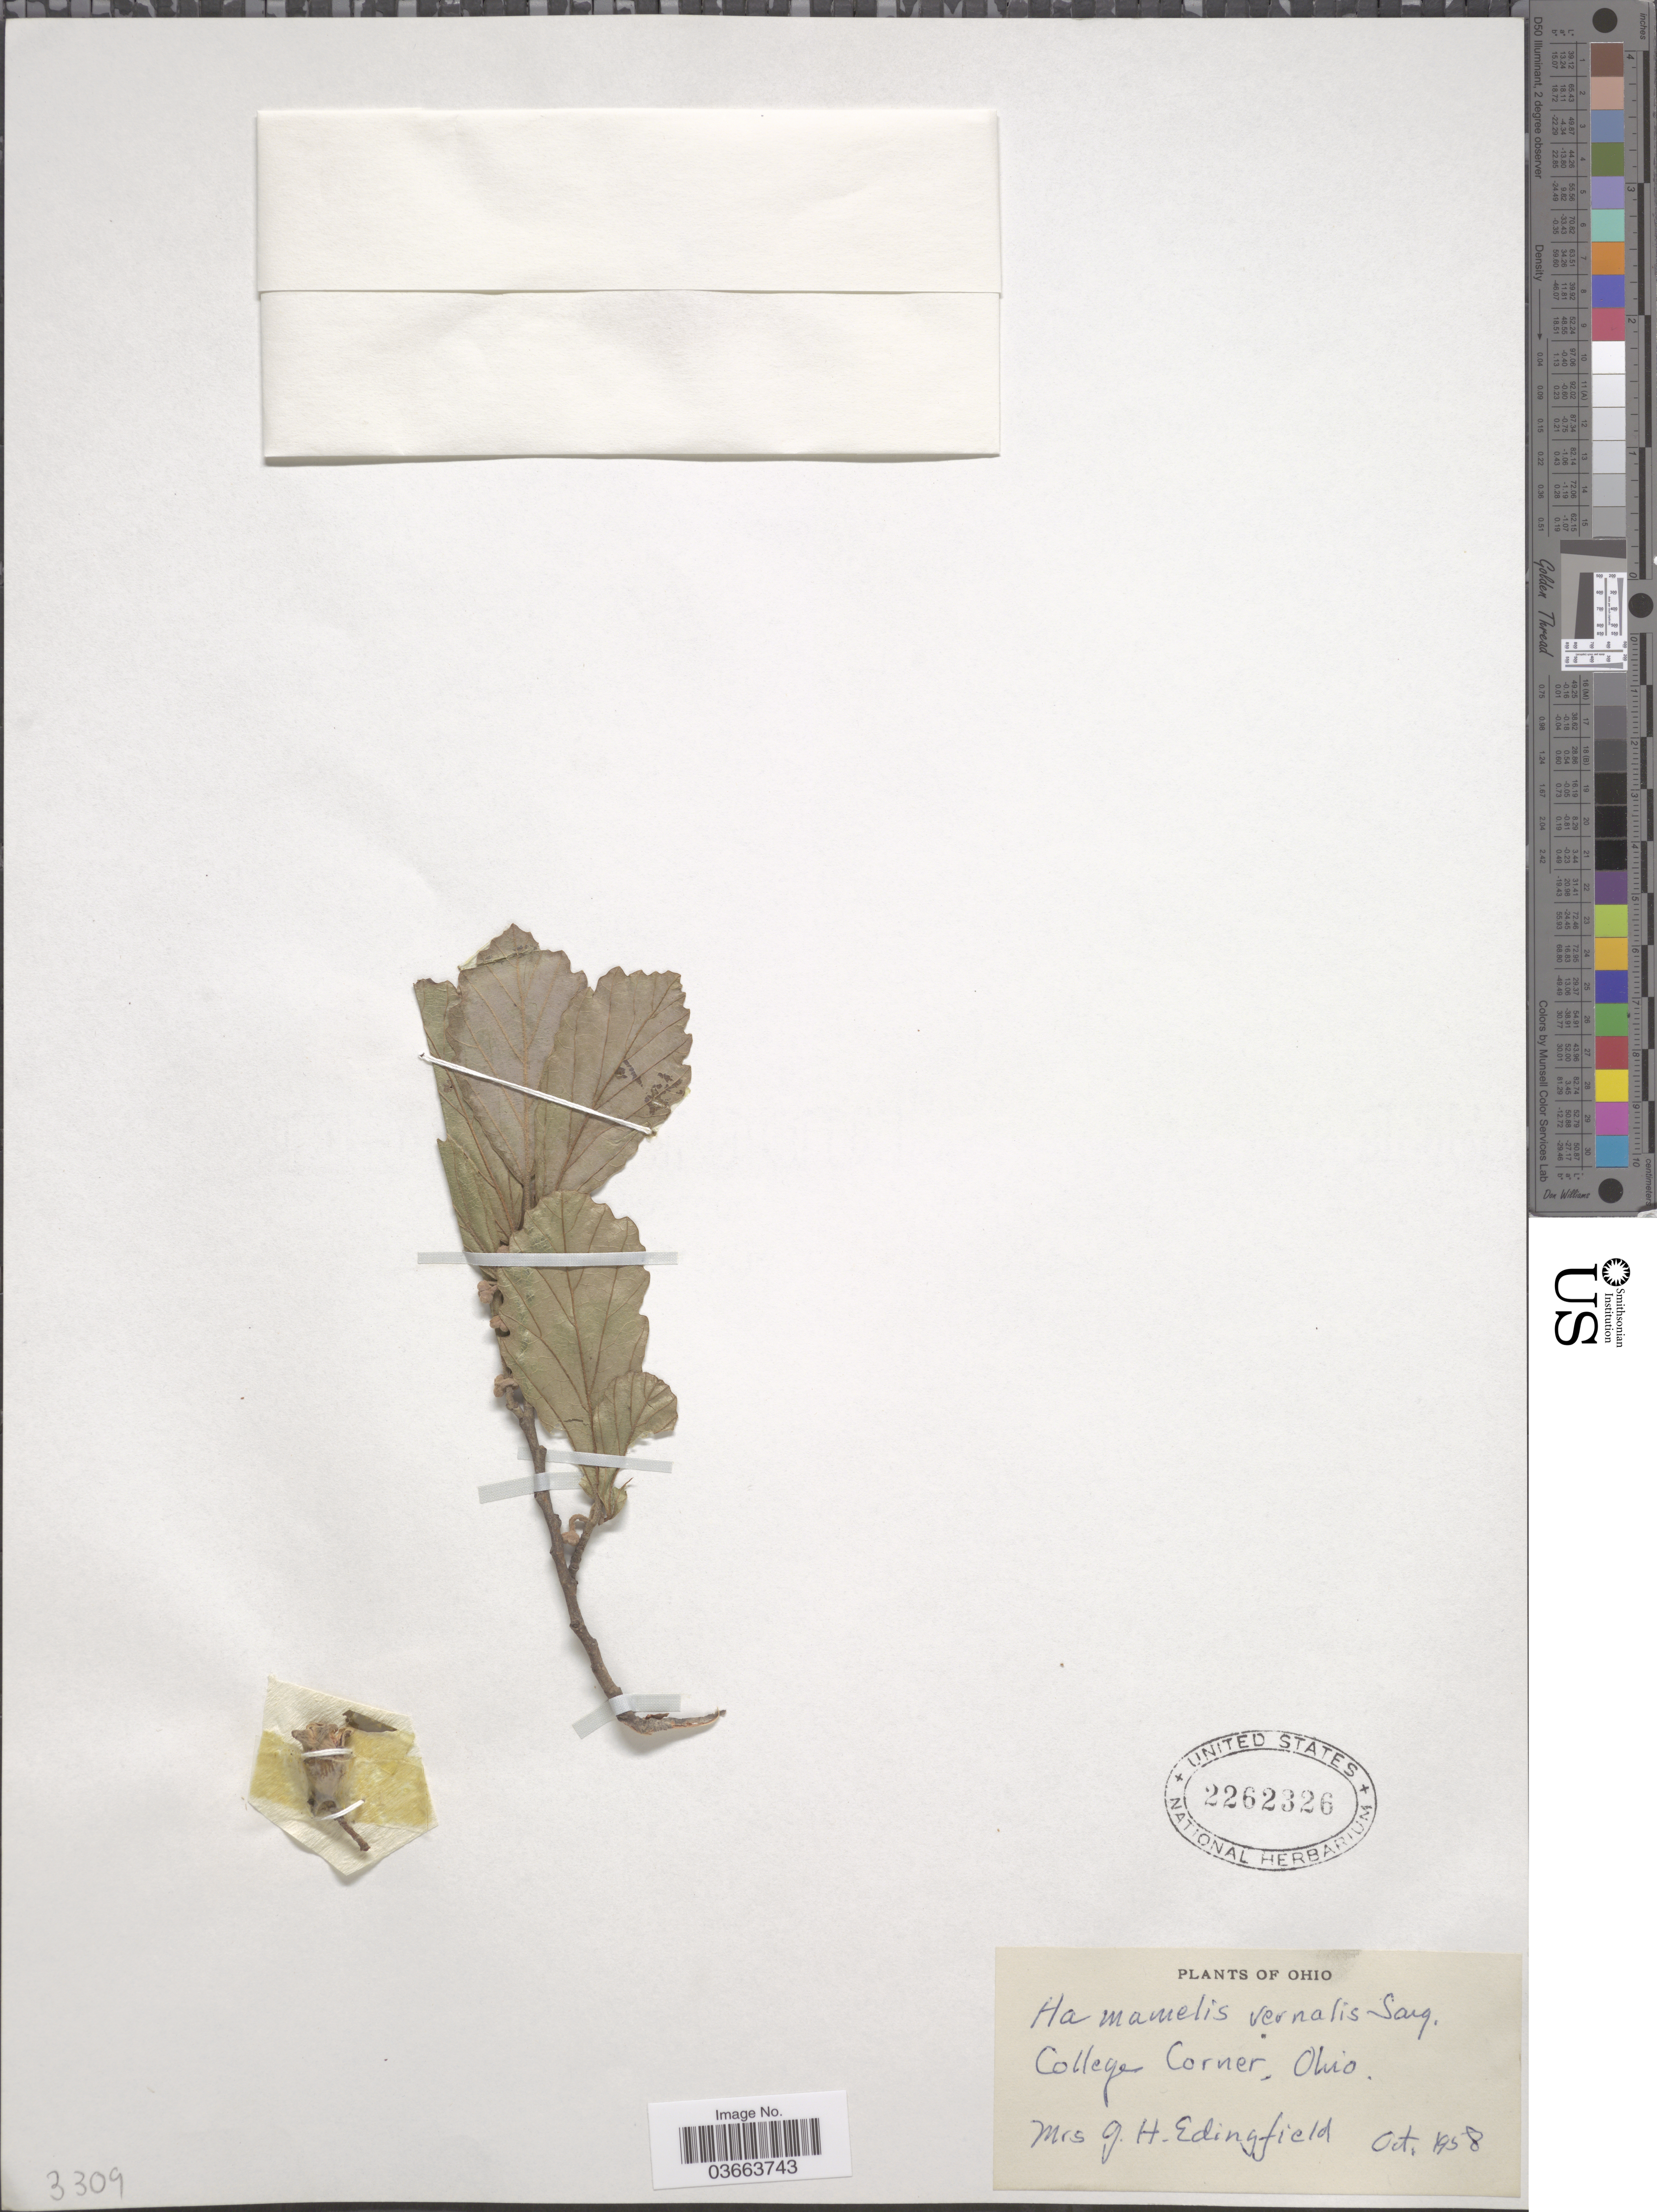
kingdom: Plantae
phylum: Tracheophyta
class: Magnoliopsida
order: Saxifragales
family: Hamamelidaceae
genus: Hamamelis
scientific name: Hamamelis vernalis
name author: Sarg.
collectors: G. Edingfield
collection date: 1958-10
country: United States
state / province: Ohio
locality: College Corner.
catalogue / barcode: US 2262326